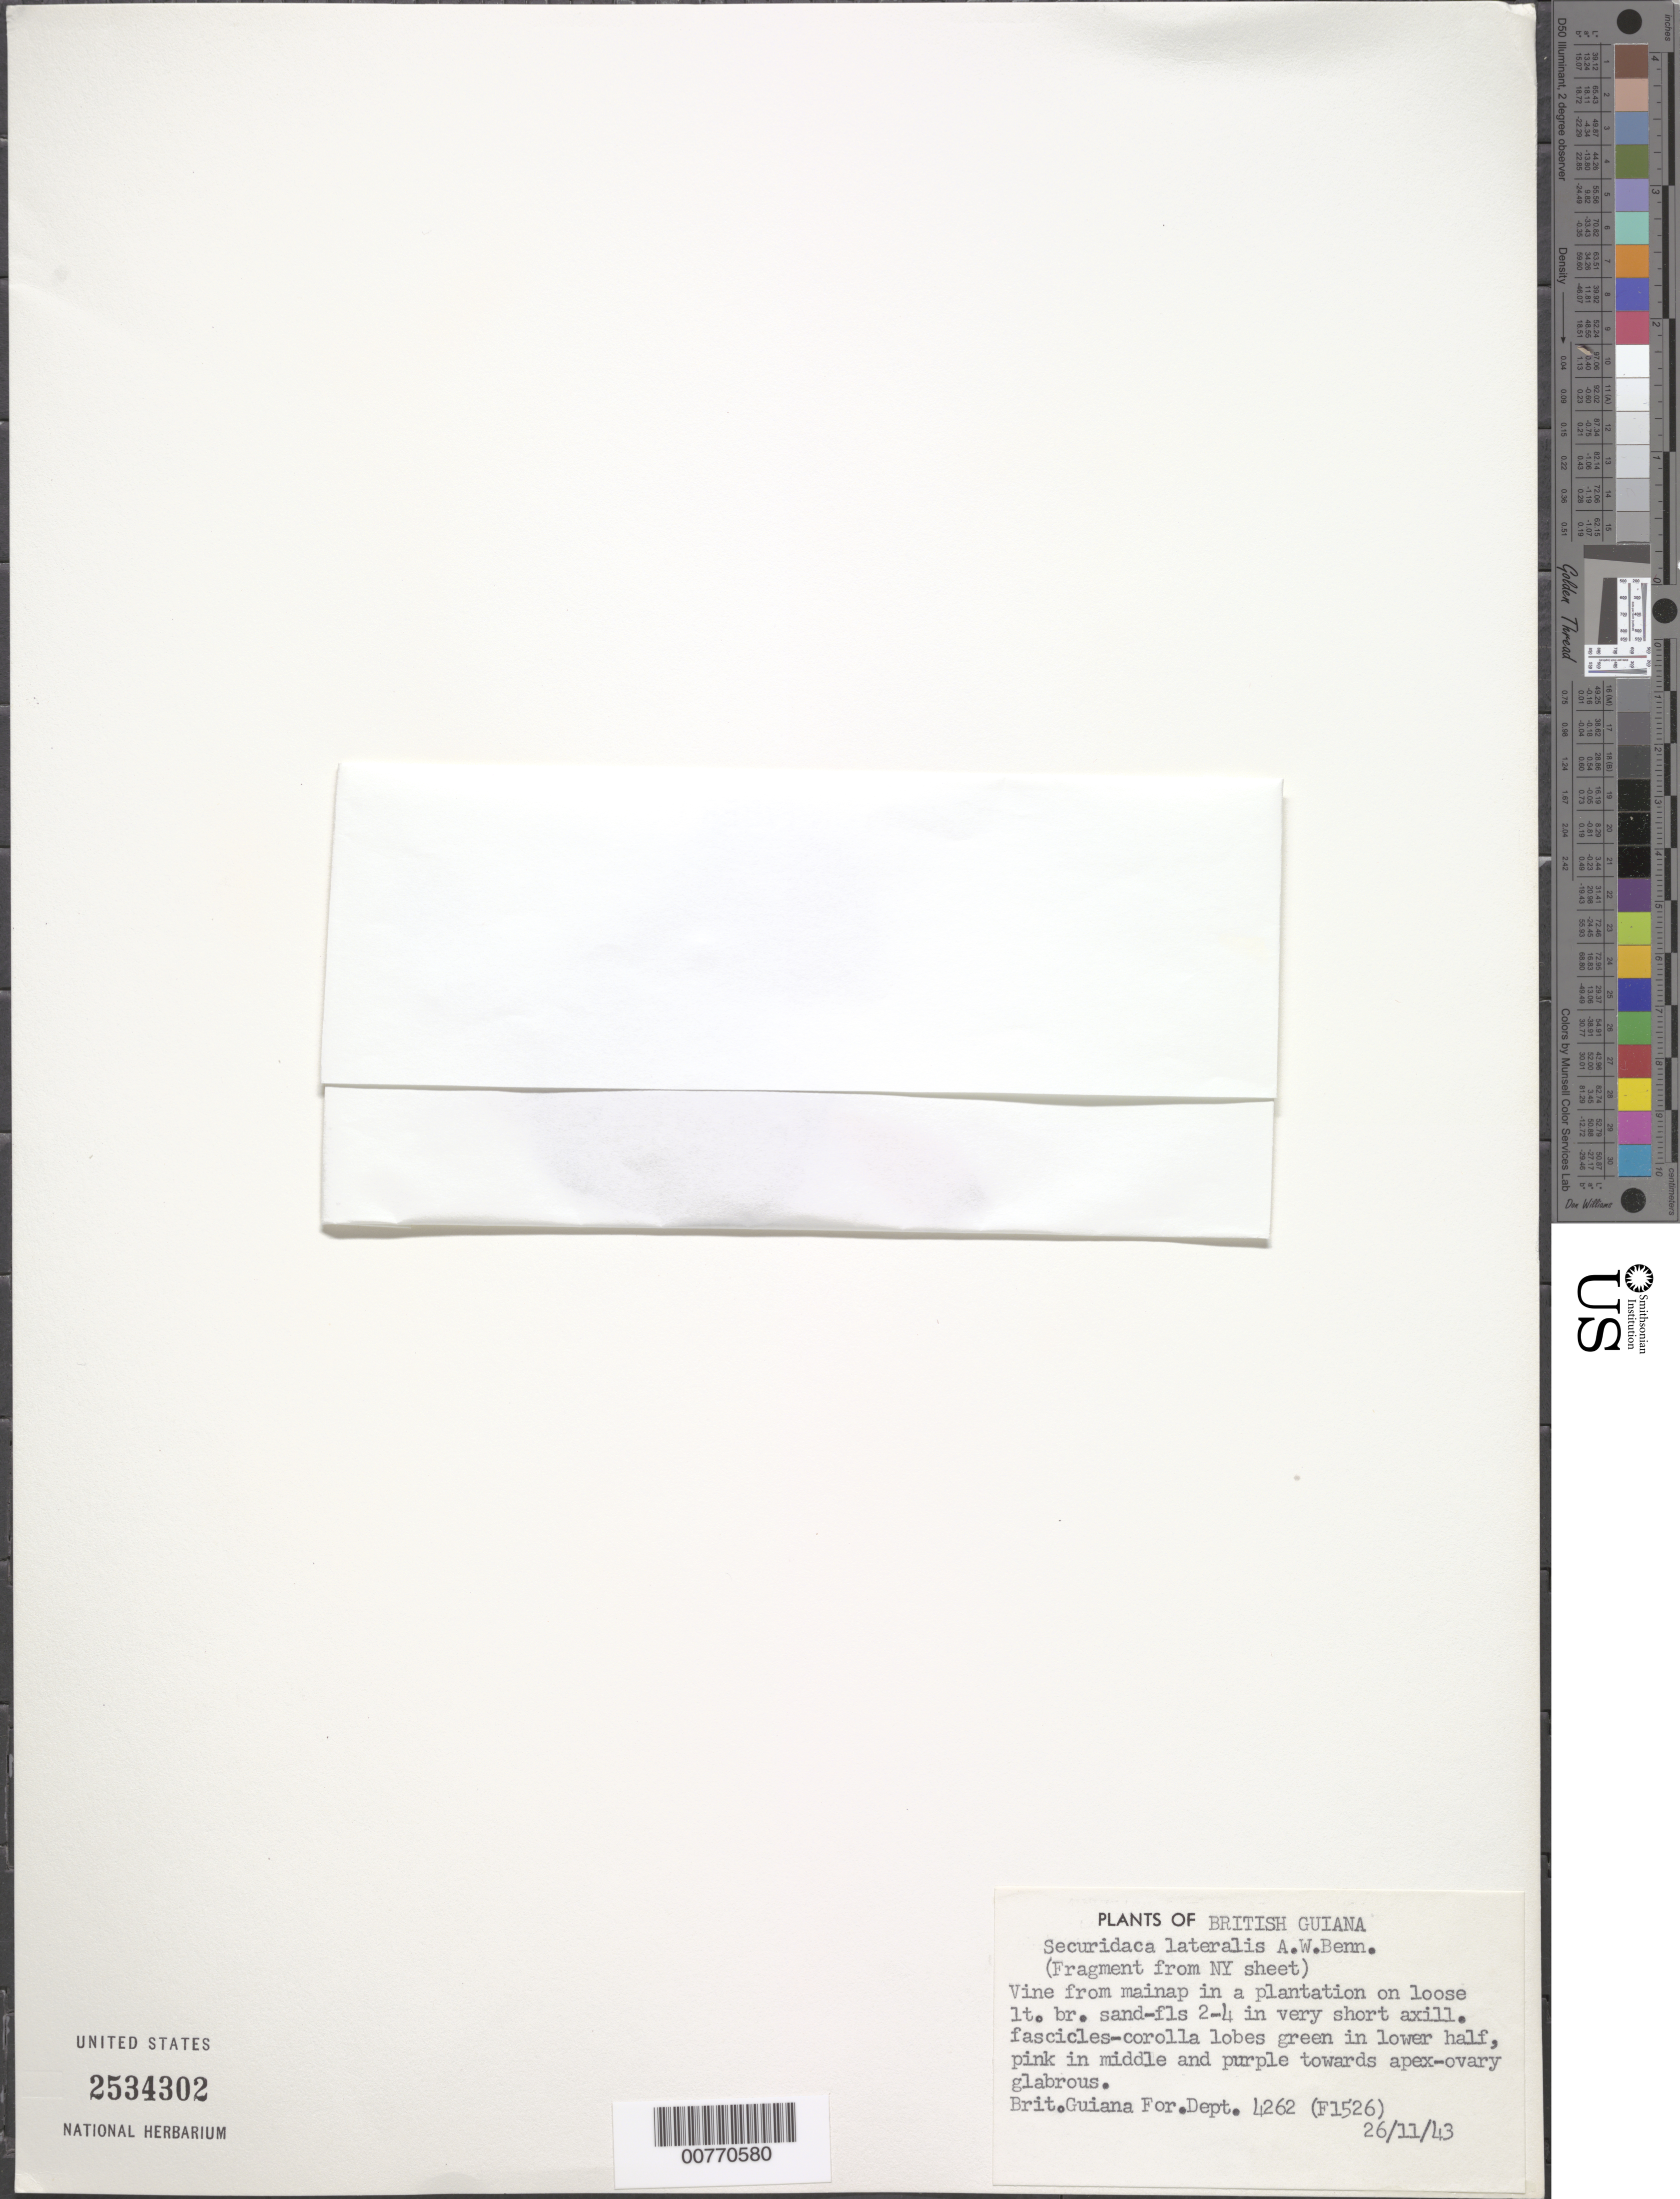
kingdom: Plantae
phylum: Tracheophyta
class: Magnoliopsida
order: Fabales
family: Polygalaceae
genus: Securidaca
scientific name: Securidaca lateralis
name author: A.W. Benn. in Mart.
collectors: Forest Dept. B. G. & British Guiana Forestry Dept.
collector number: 4262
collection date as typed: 26-Nov-43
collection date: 1943-11-26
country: Guyana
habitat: Plantation on loose light brown sand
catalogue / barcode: US 2534302